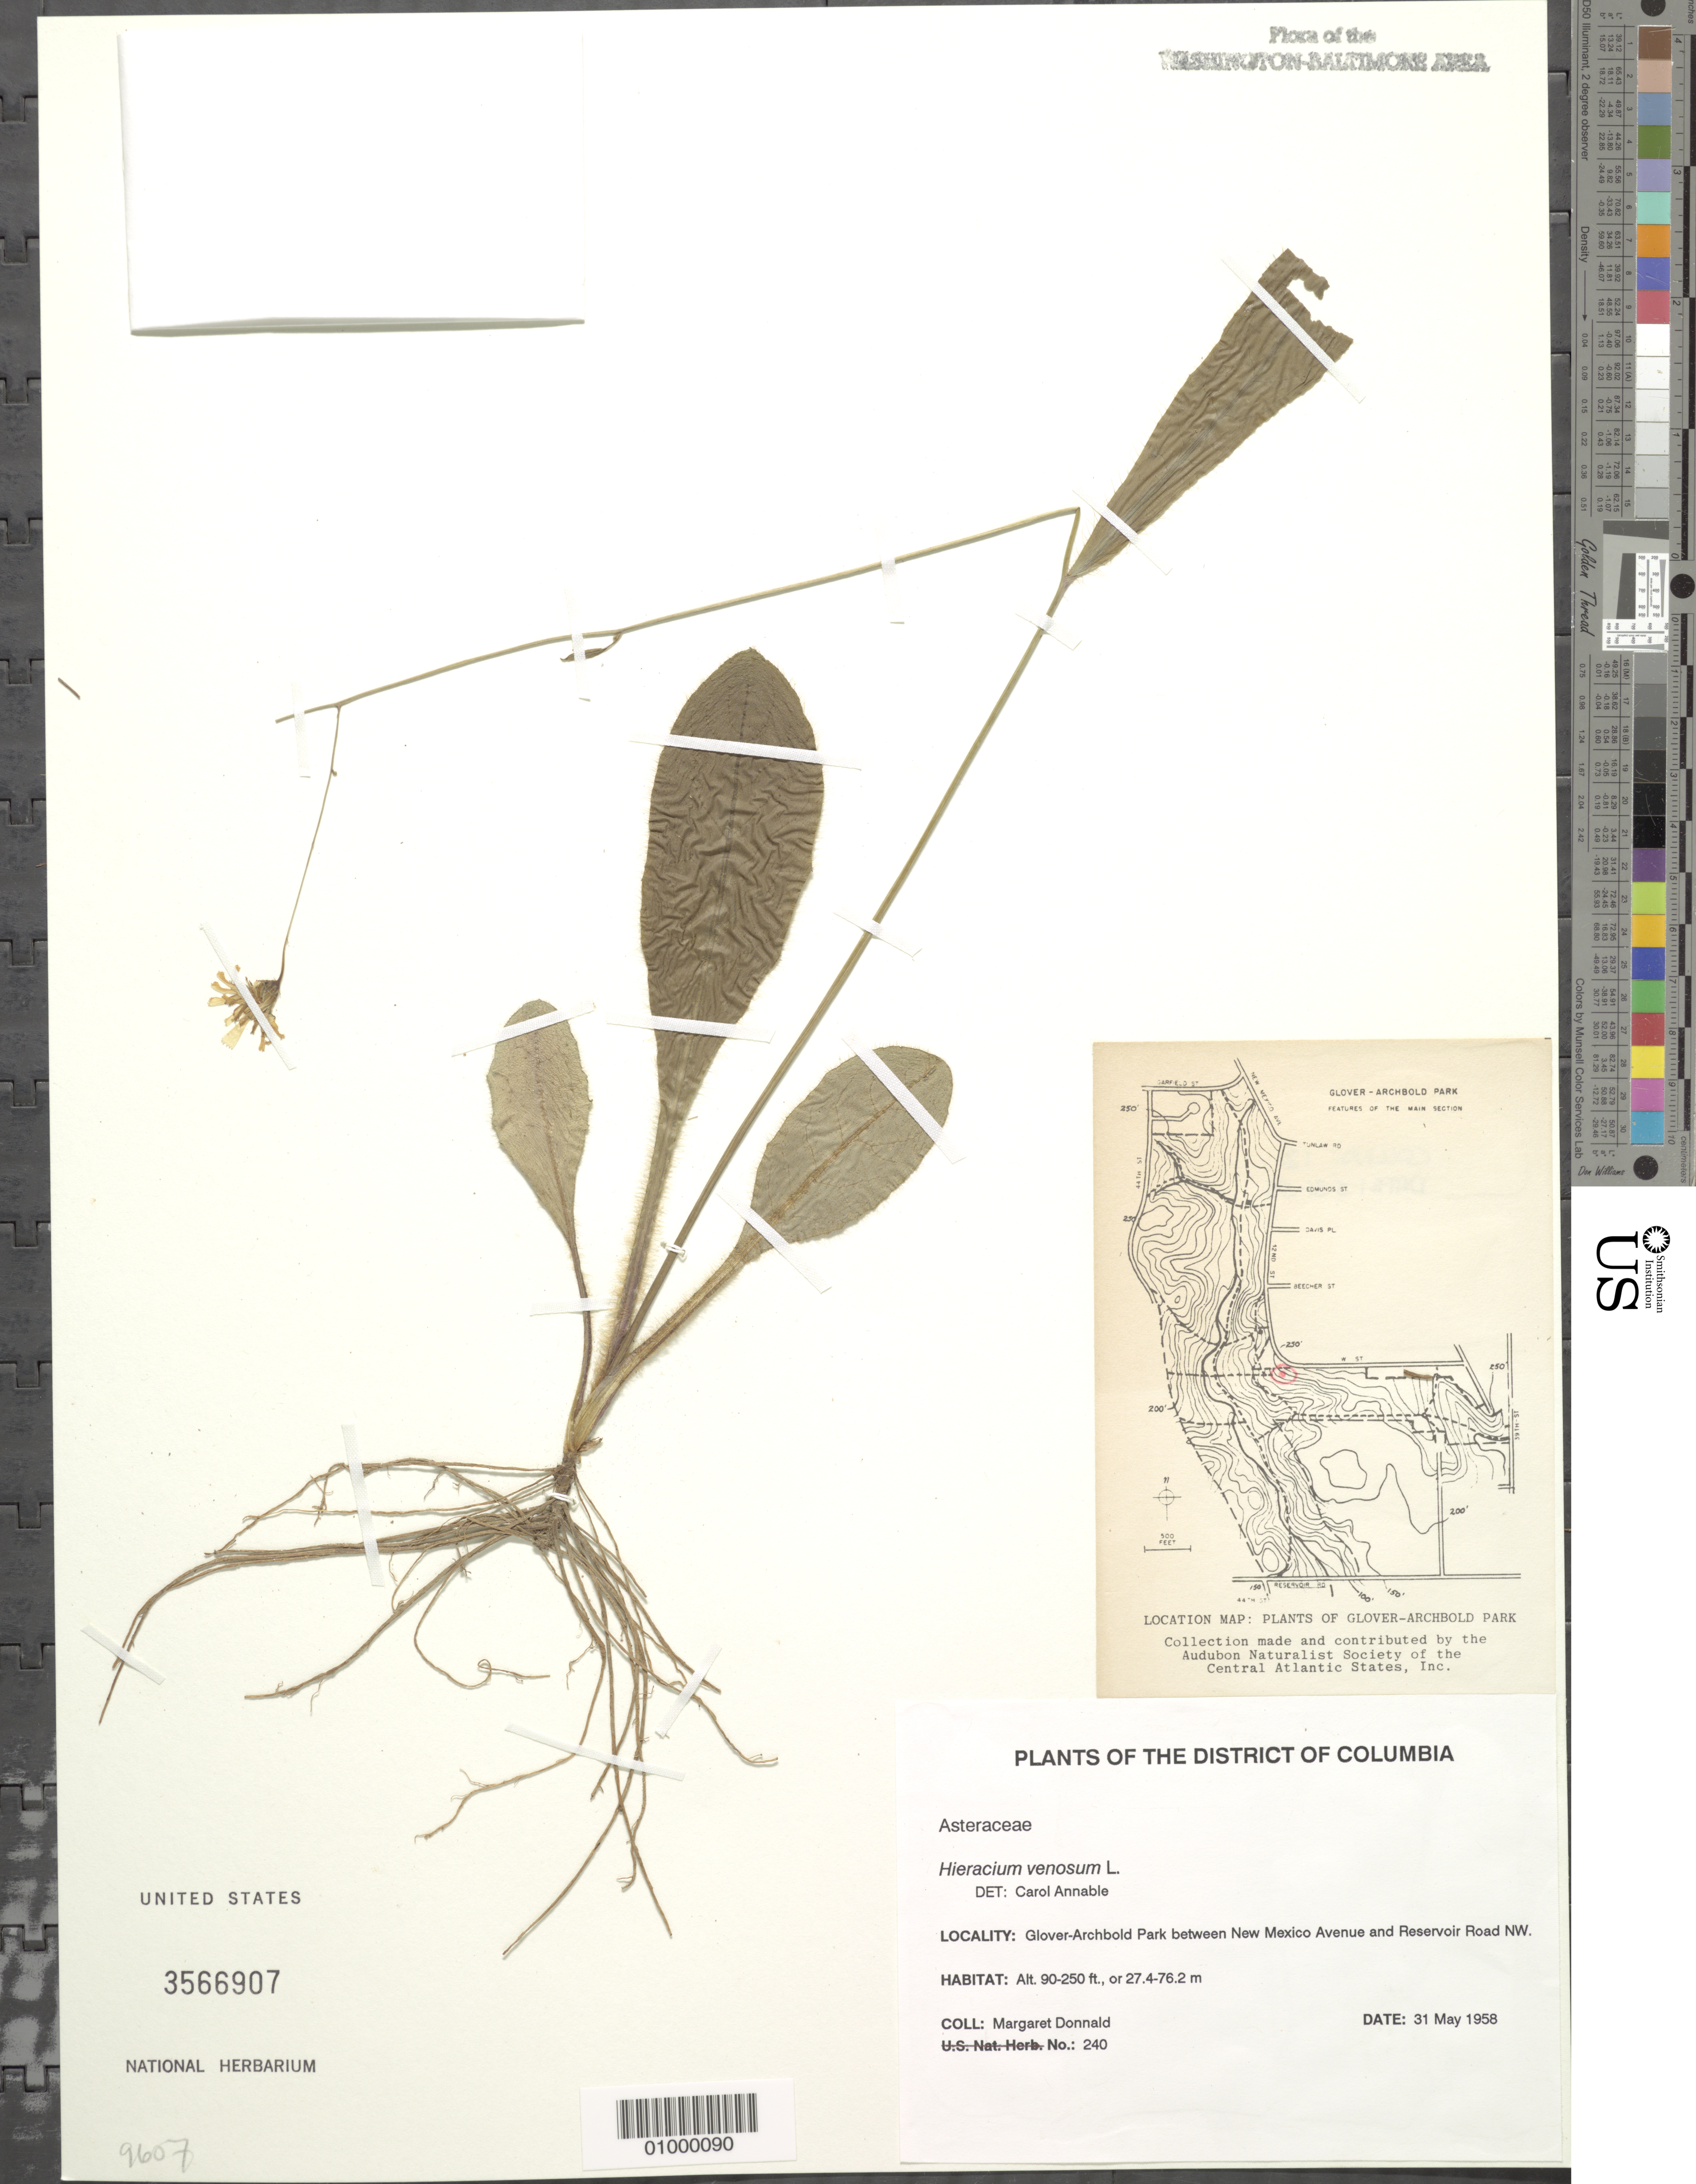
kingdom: Plantae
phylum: Tracheophyta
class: Magnoliopsida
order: Asterales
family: Asteraceae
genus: Hieracium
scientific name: Hieracium venosum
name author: L.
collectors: M. Donnald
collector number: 240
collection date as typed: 31 May 1958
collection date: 1958-05-31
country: United States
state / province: District of Columbia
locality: Glover-Archbold Park between New Mexico Avenue and Reservoir Road NW.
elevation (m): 27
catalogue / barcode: US 3566907